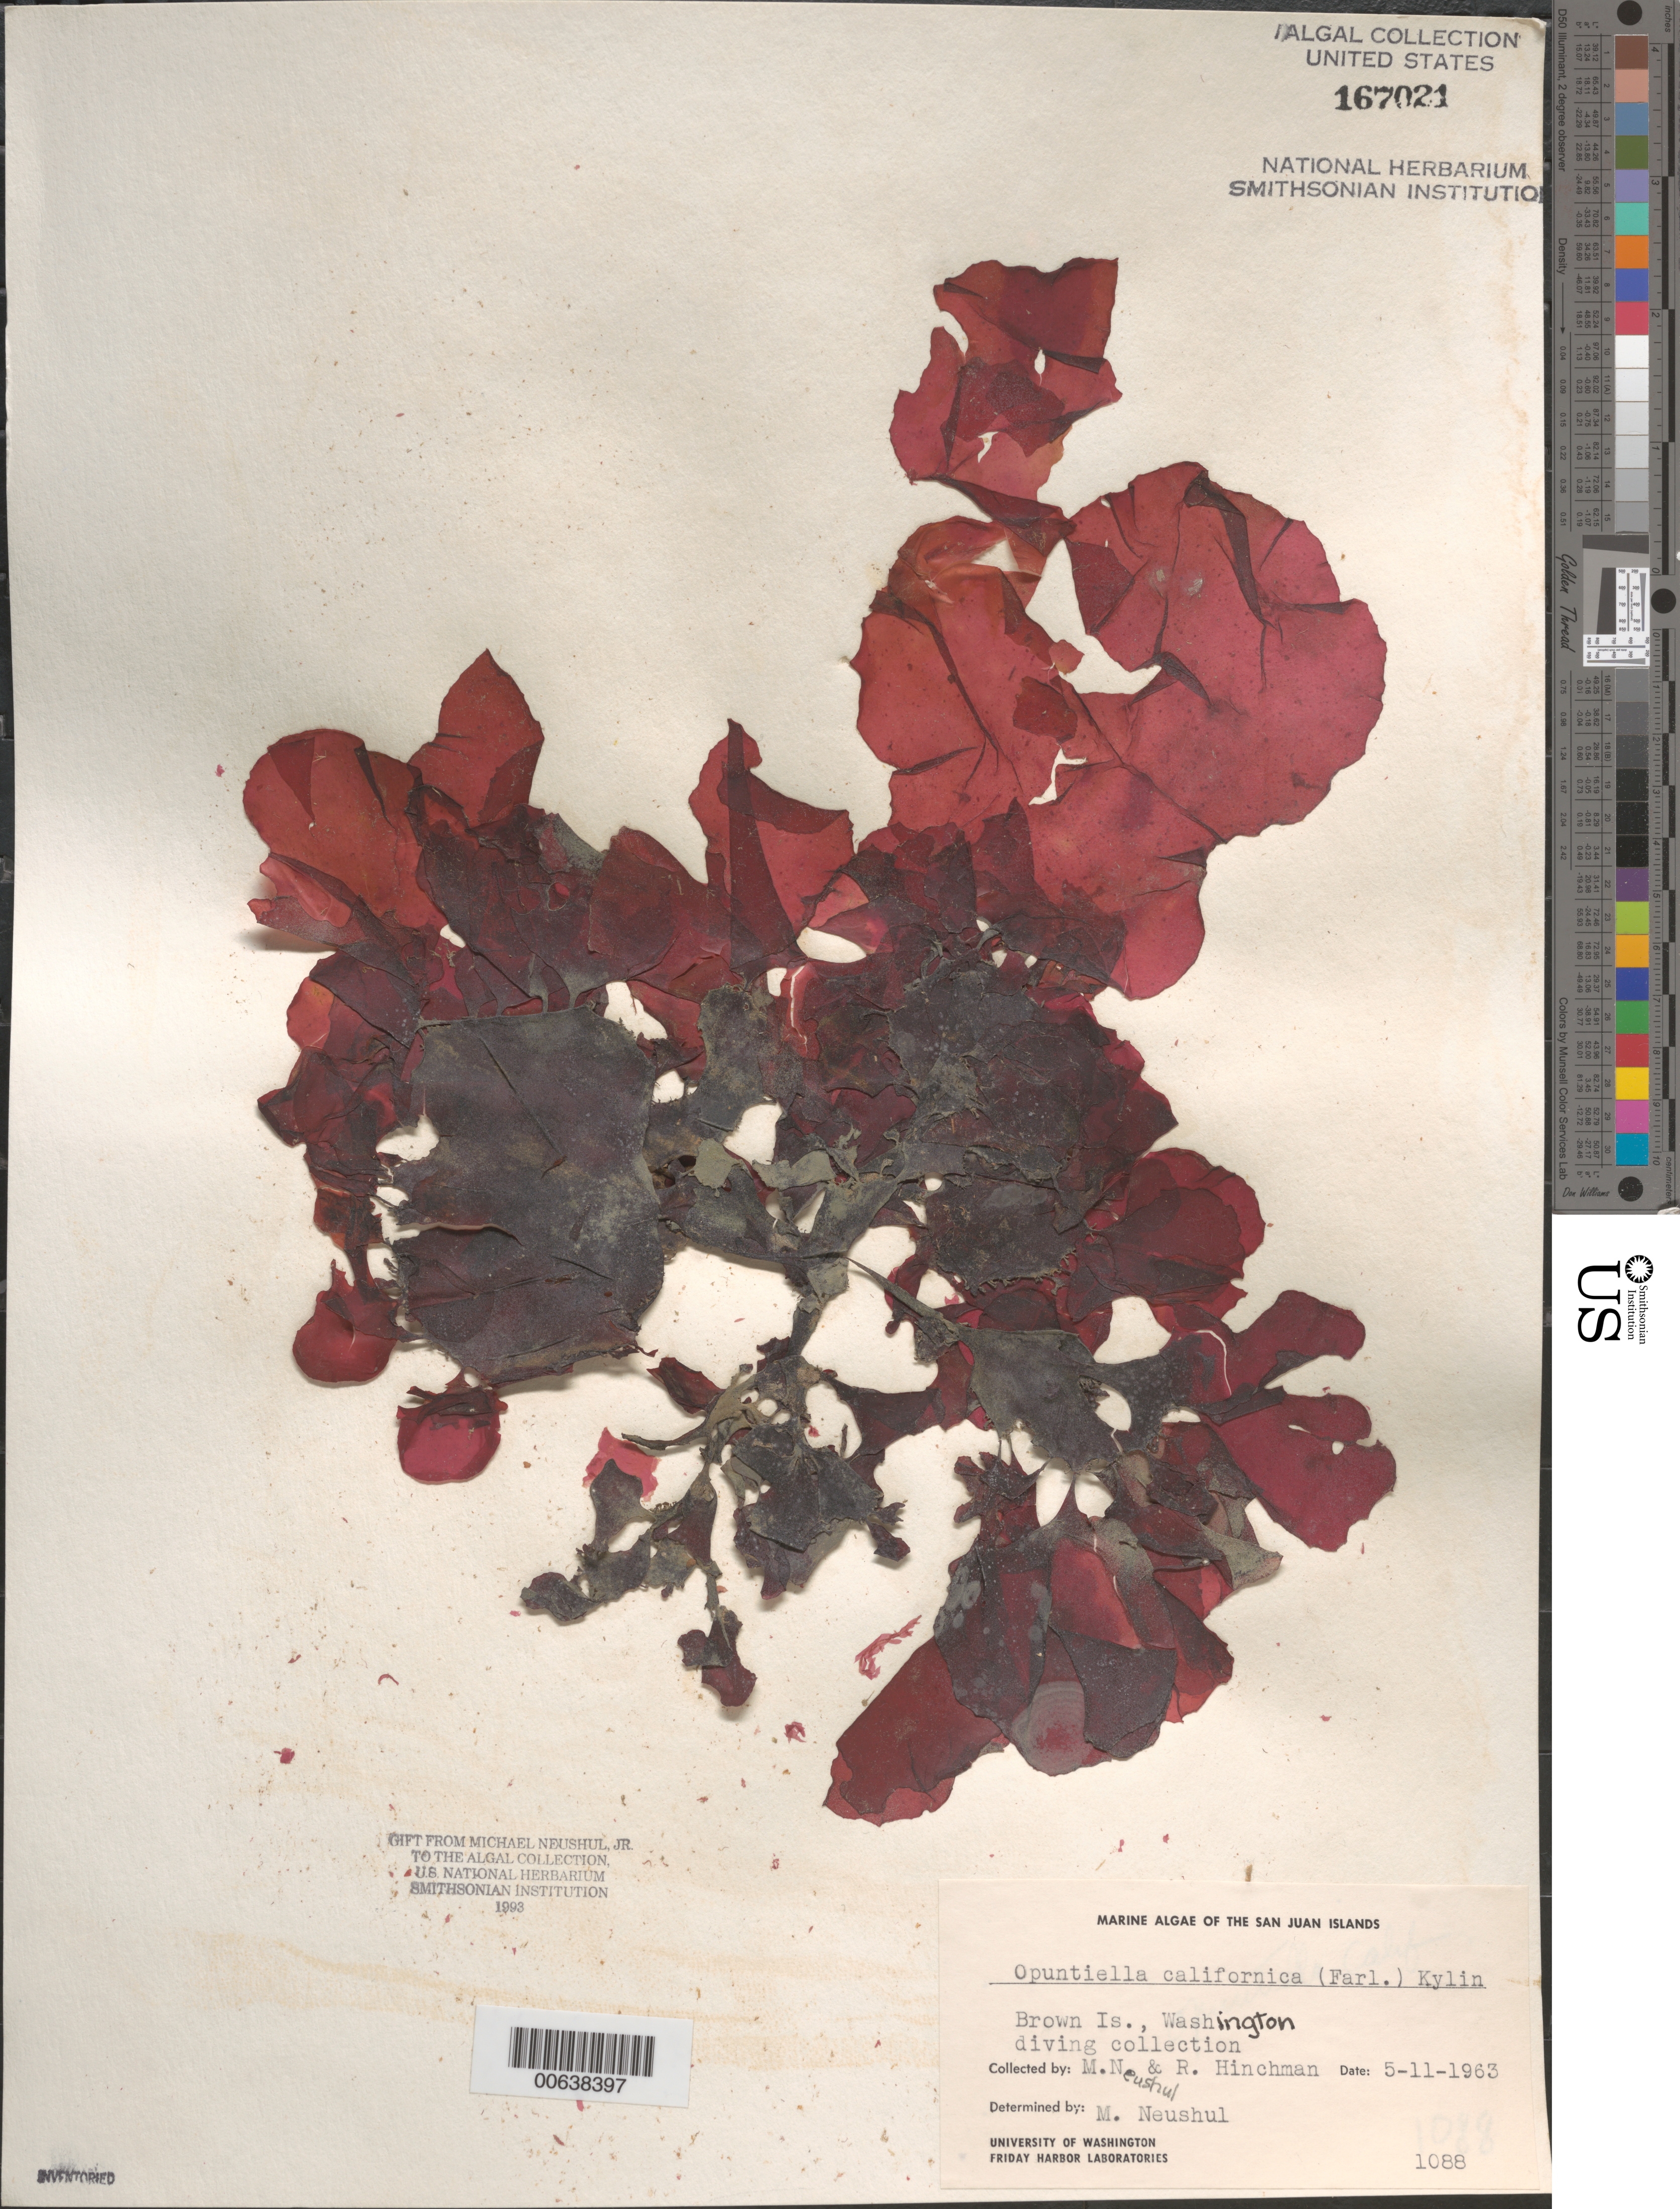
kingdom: Plantae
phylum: Rhodophyta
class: Florideophyceae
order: Gigartinales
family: Furcellariaceae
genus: Opuntiella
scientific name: Opuntiella californica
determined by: Neushul, M.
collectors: M. Neushul & R. Hinchman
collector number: Neushul 1088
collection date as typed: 11 May 1963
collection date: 1963-05-11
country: United States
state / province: Washington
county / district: San Juan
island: Brown Island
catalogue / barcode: US 167021